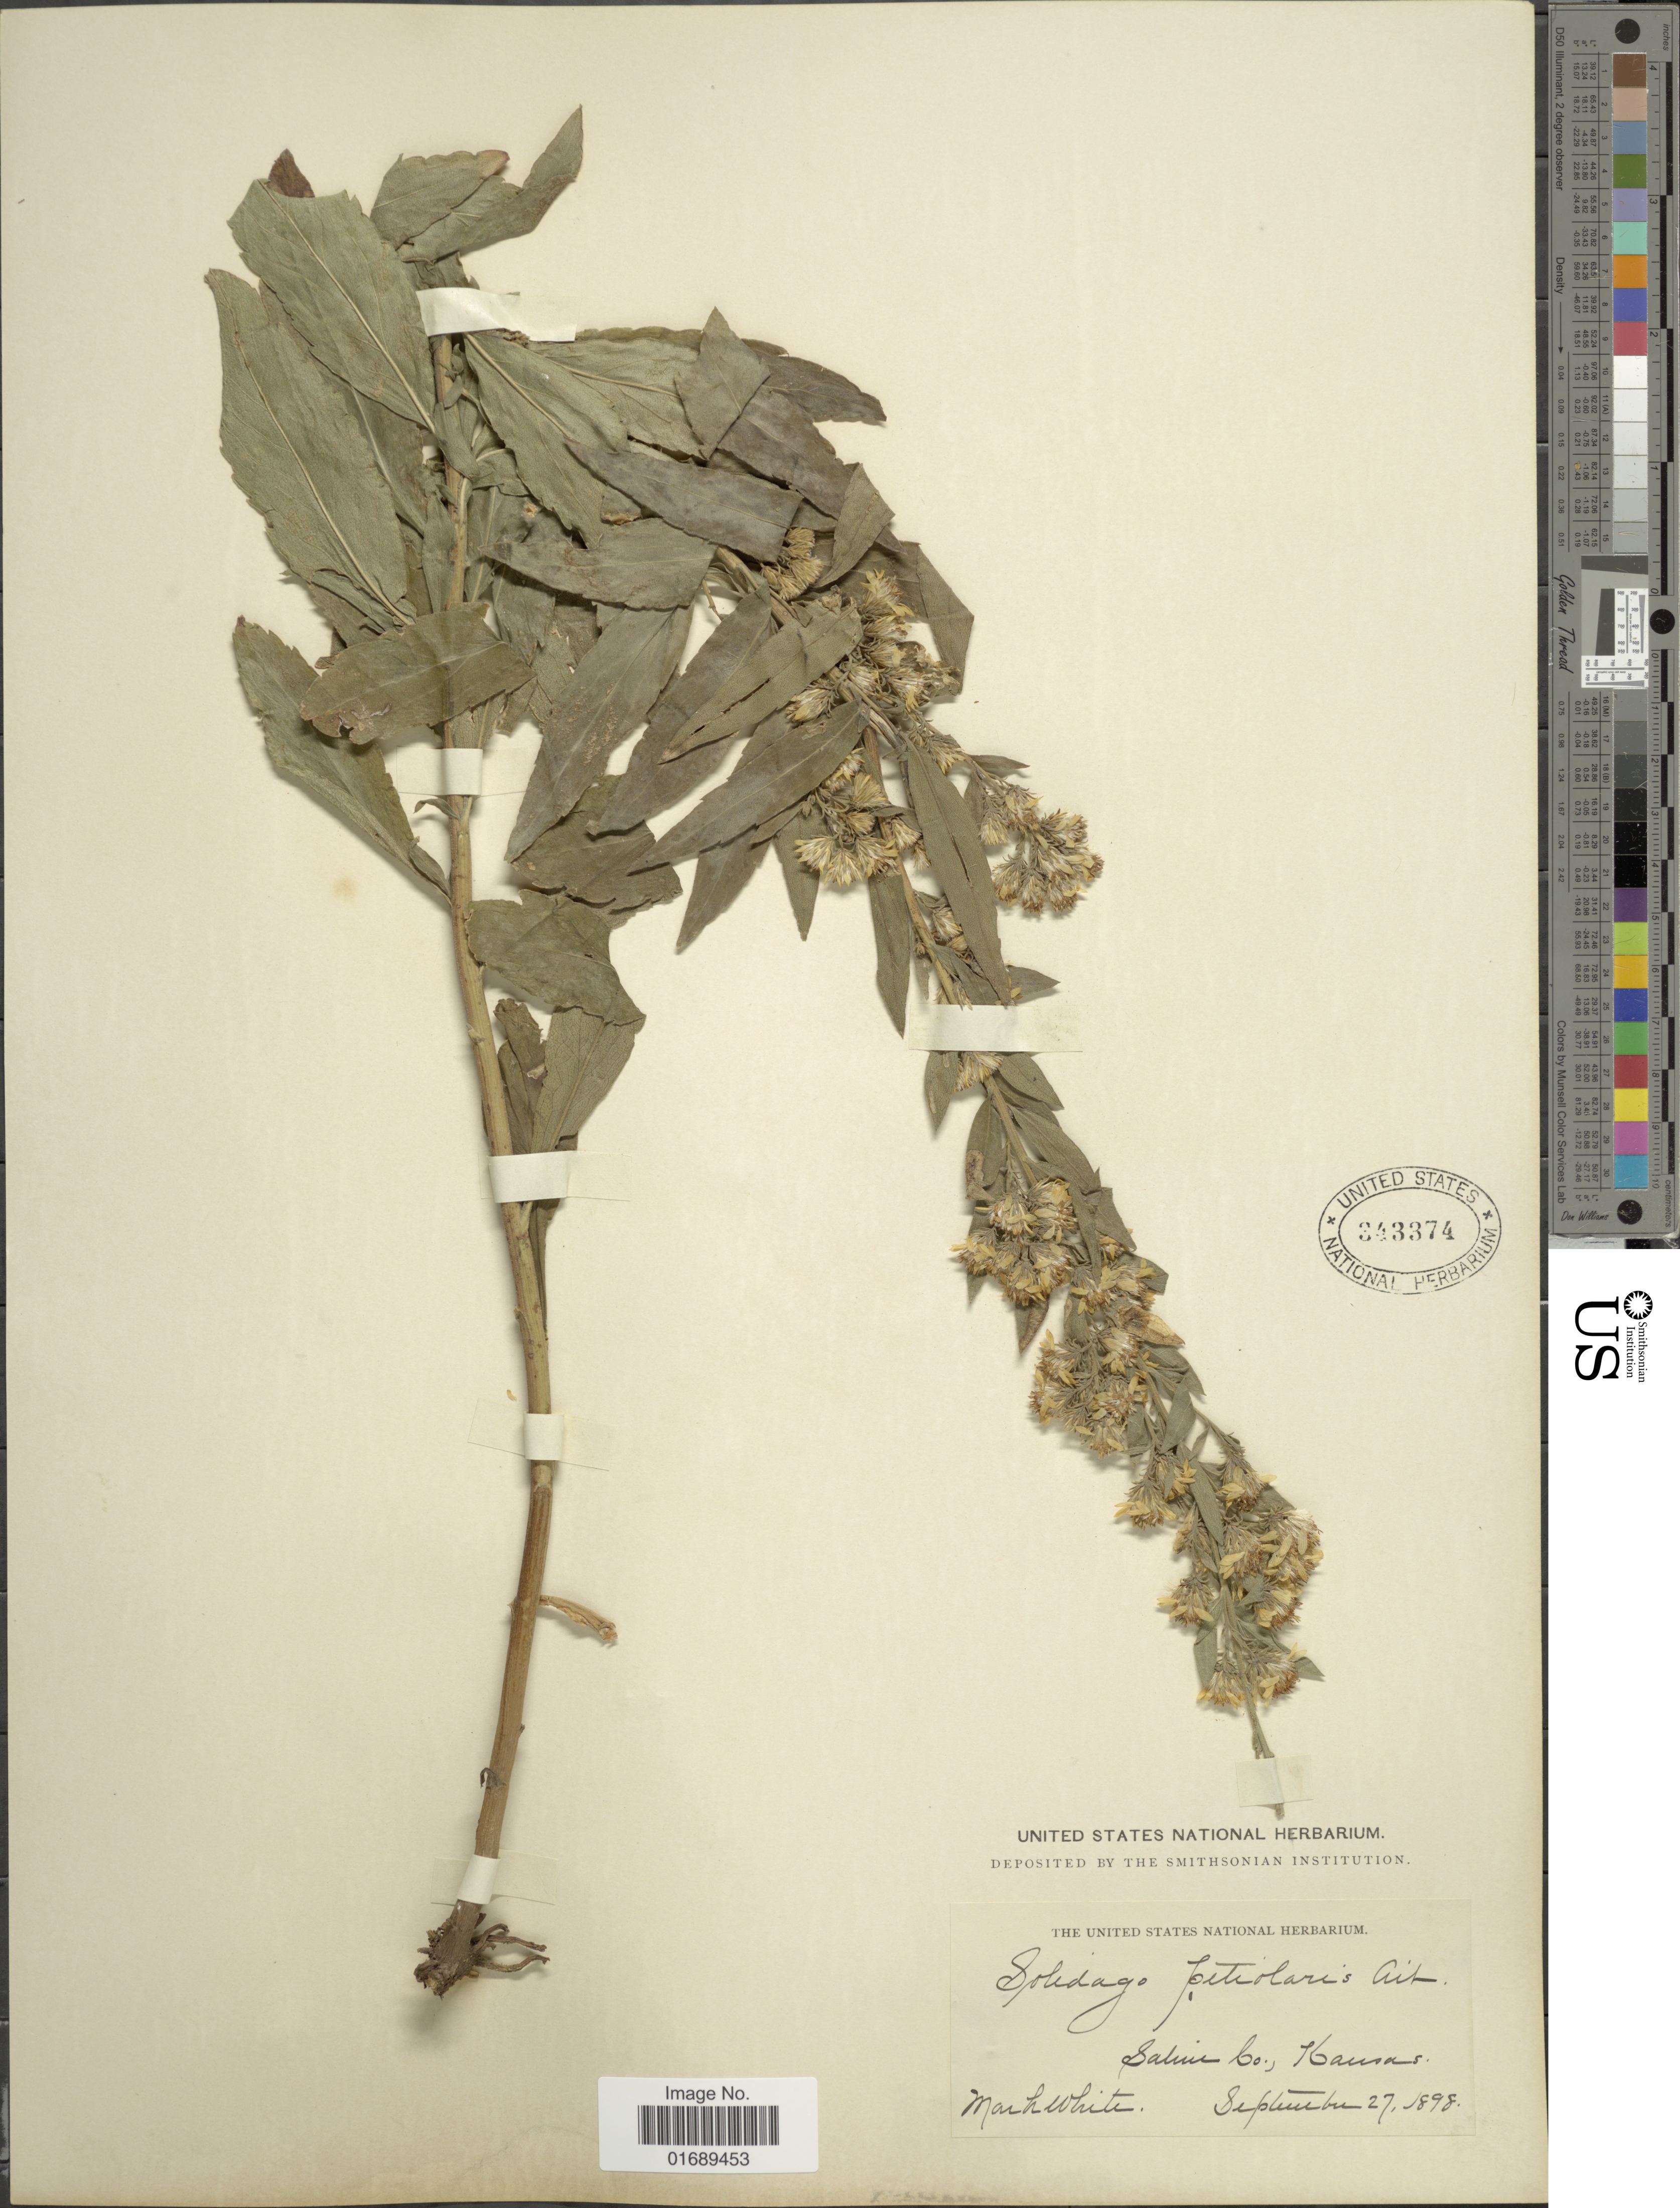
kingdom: Plantae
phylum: Tracheophyta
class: Magnoliopsida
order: Asterales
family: Asteraceae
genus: Solidago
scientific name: Solidago petiolaris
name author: Aiton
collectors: M. White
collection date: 1898-09-27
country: United States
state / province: Kansas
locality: Saline Co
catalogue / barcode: US 343374